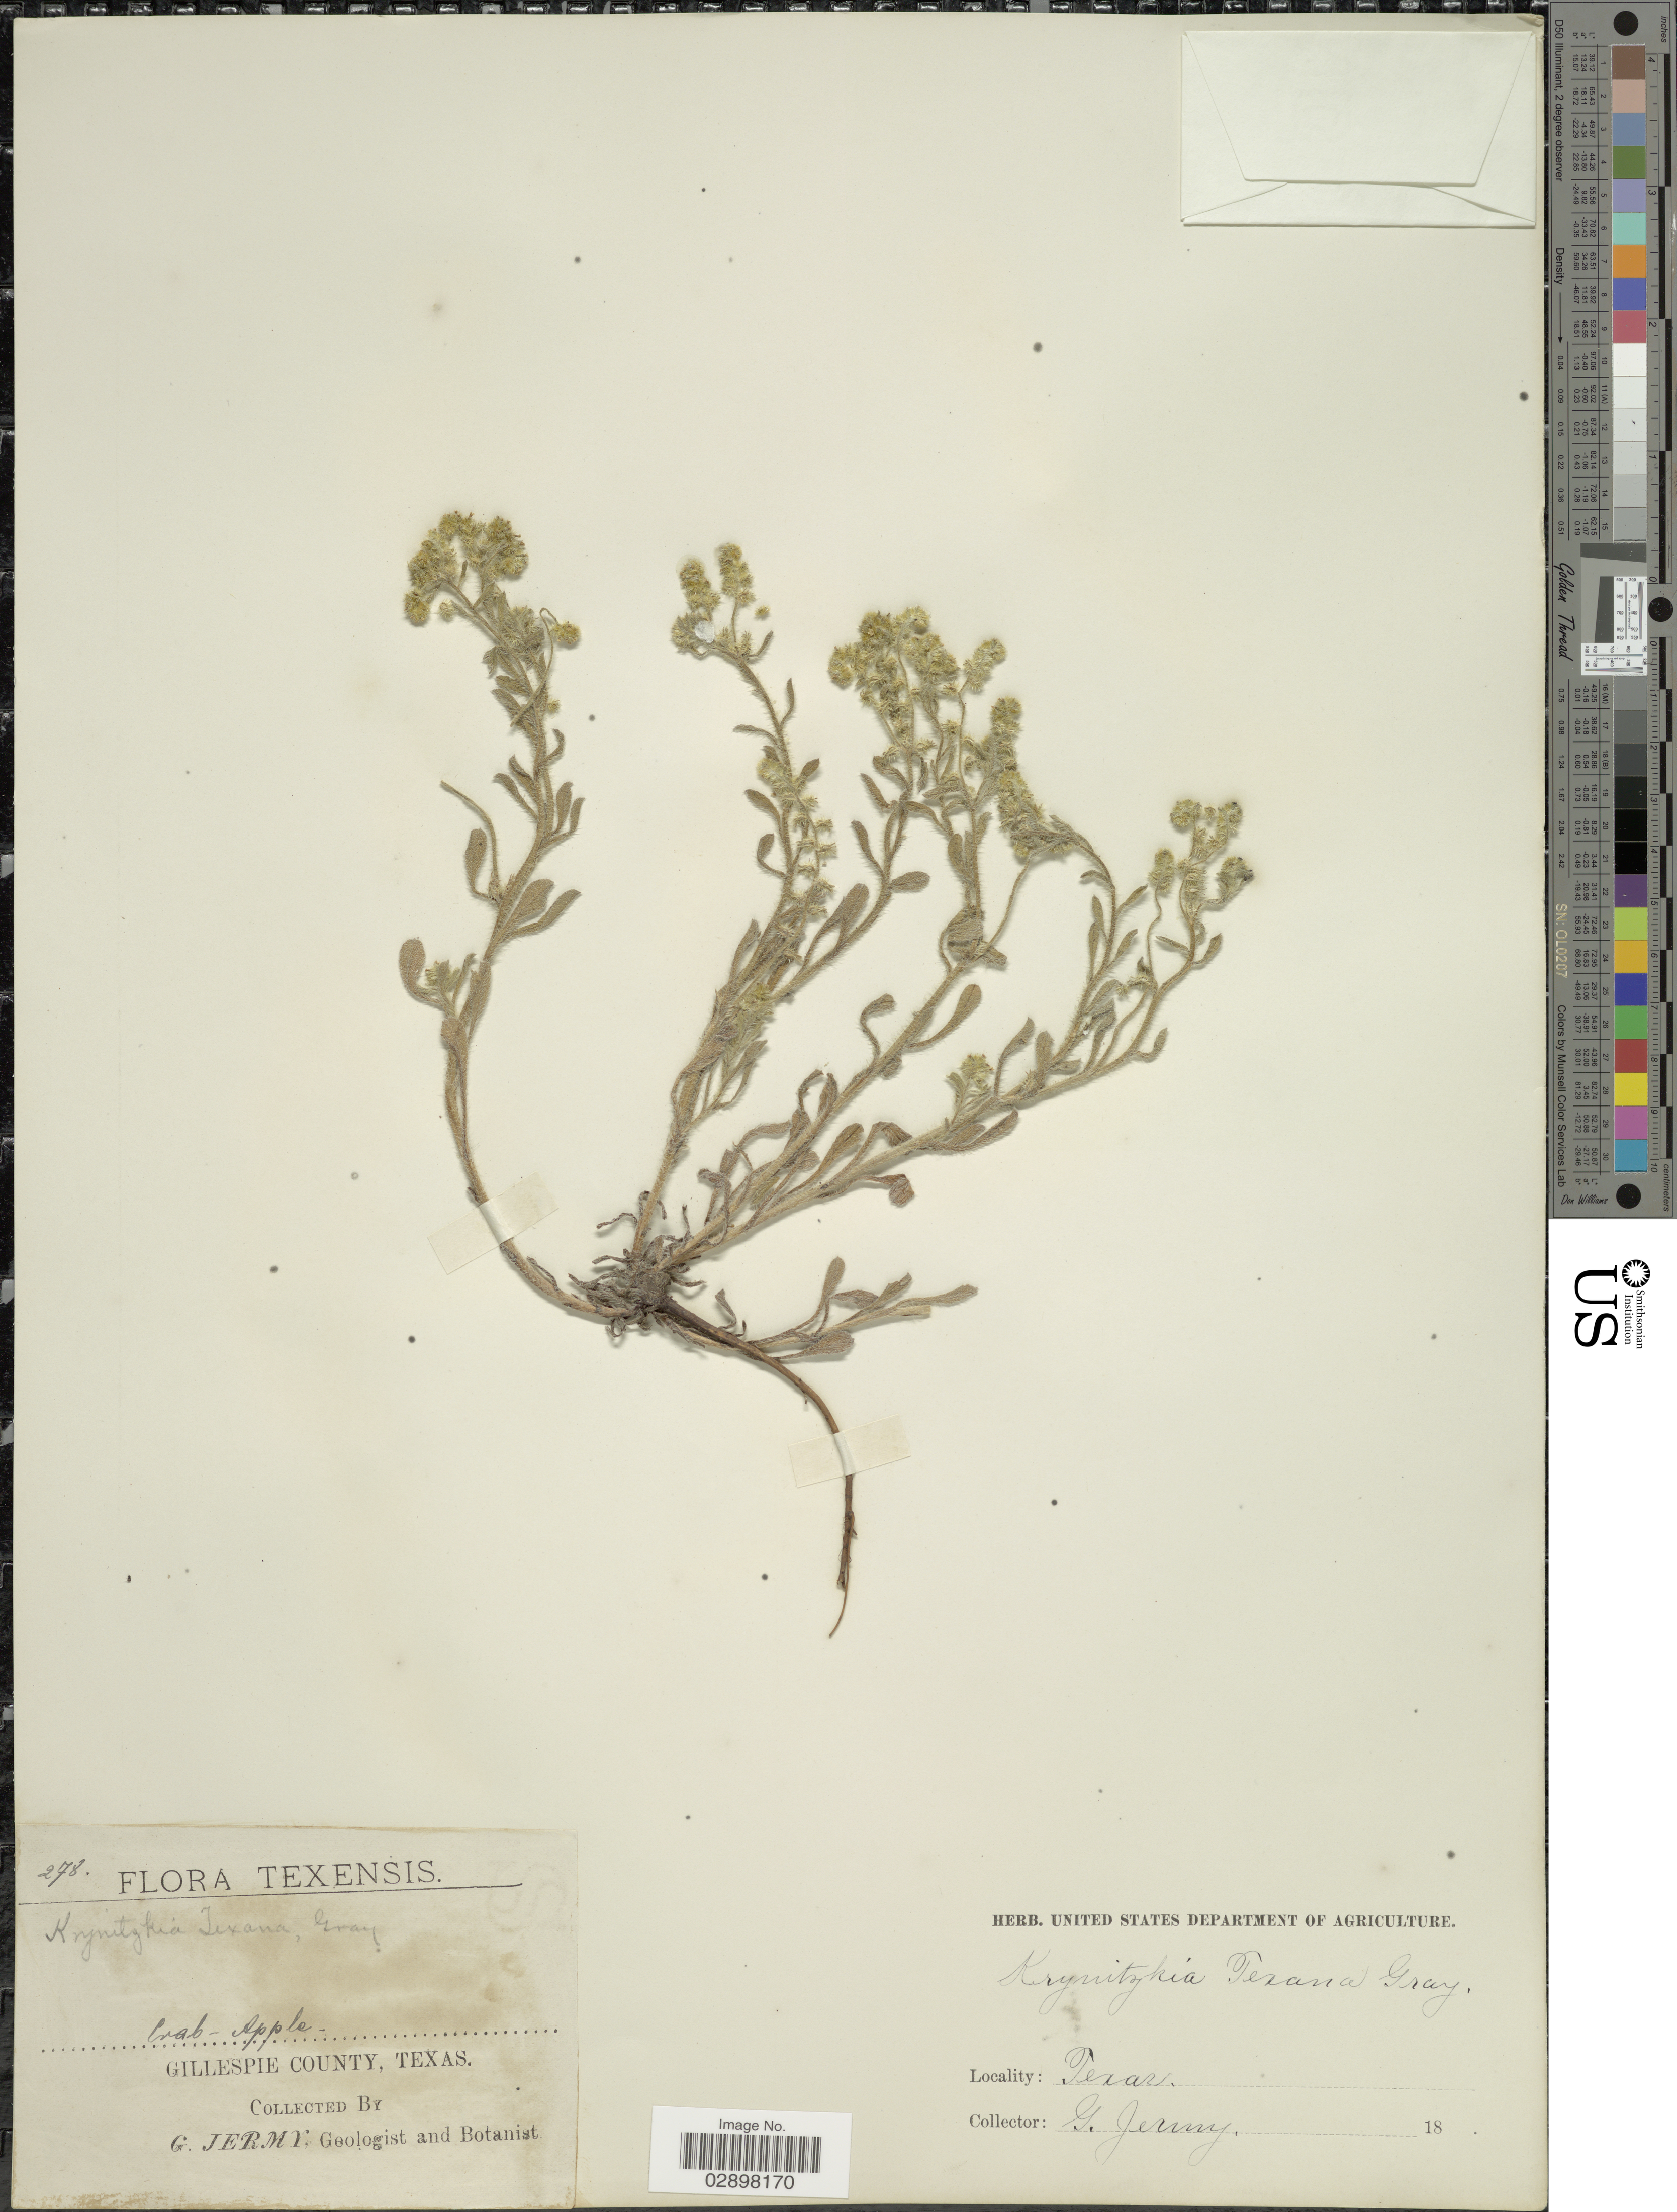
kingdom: Plantae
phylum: Tracheophyta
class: Magnoliopsida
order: Boraginales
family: Boraginaceae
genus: Cryptantha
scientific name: Cryptantha texana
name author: (A. DC.) Greene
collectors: G. Jermy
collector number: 278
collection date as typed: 18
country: United States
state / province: Texas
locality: Gillespie County.